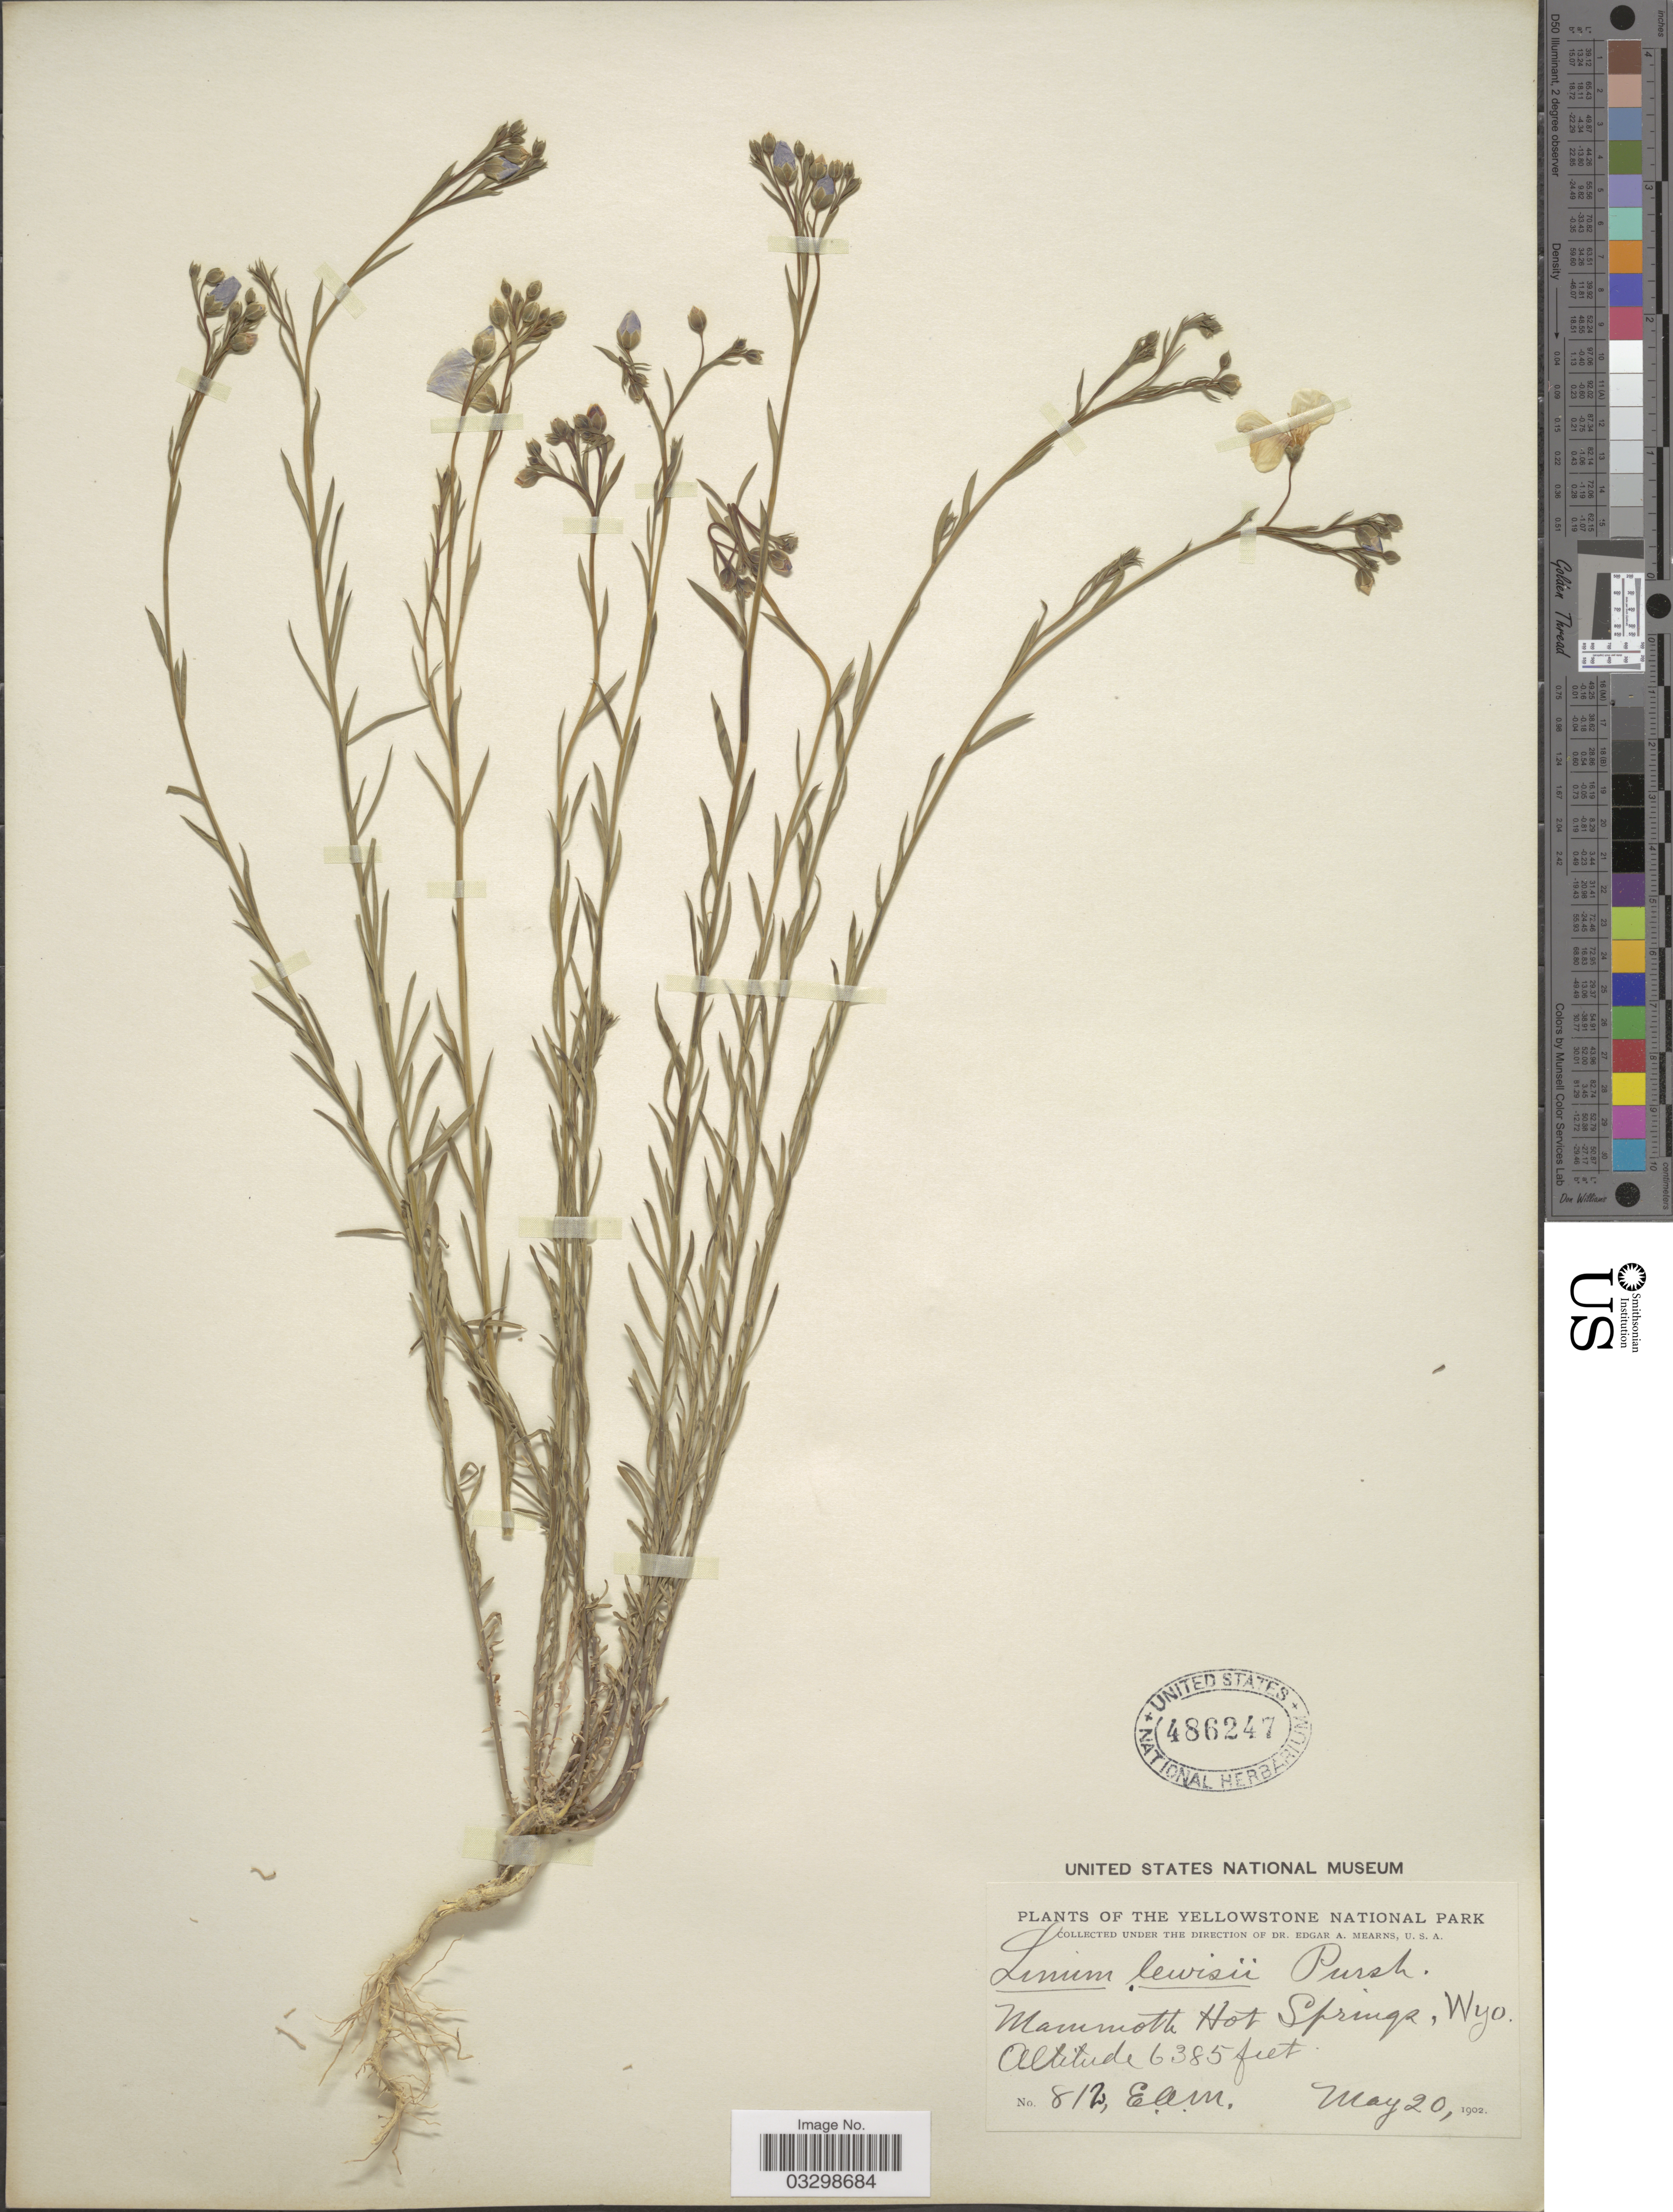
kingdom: Plantae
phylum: Tracheophyta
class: Magnoliopsida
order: Malpighiales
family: Linaceae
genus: Linum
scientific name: Linum lewisii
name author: Pursh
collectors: E. A. Mearns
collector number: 812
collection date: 1902-05-20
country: United States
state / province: Wyoming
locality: The Yellowstone National Park. Mammoth Hot Springs.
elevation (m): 1946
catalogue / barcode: US 486247